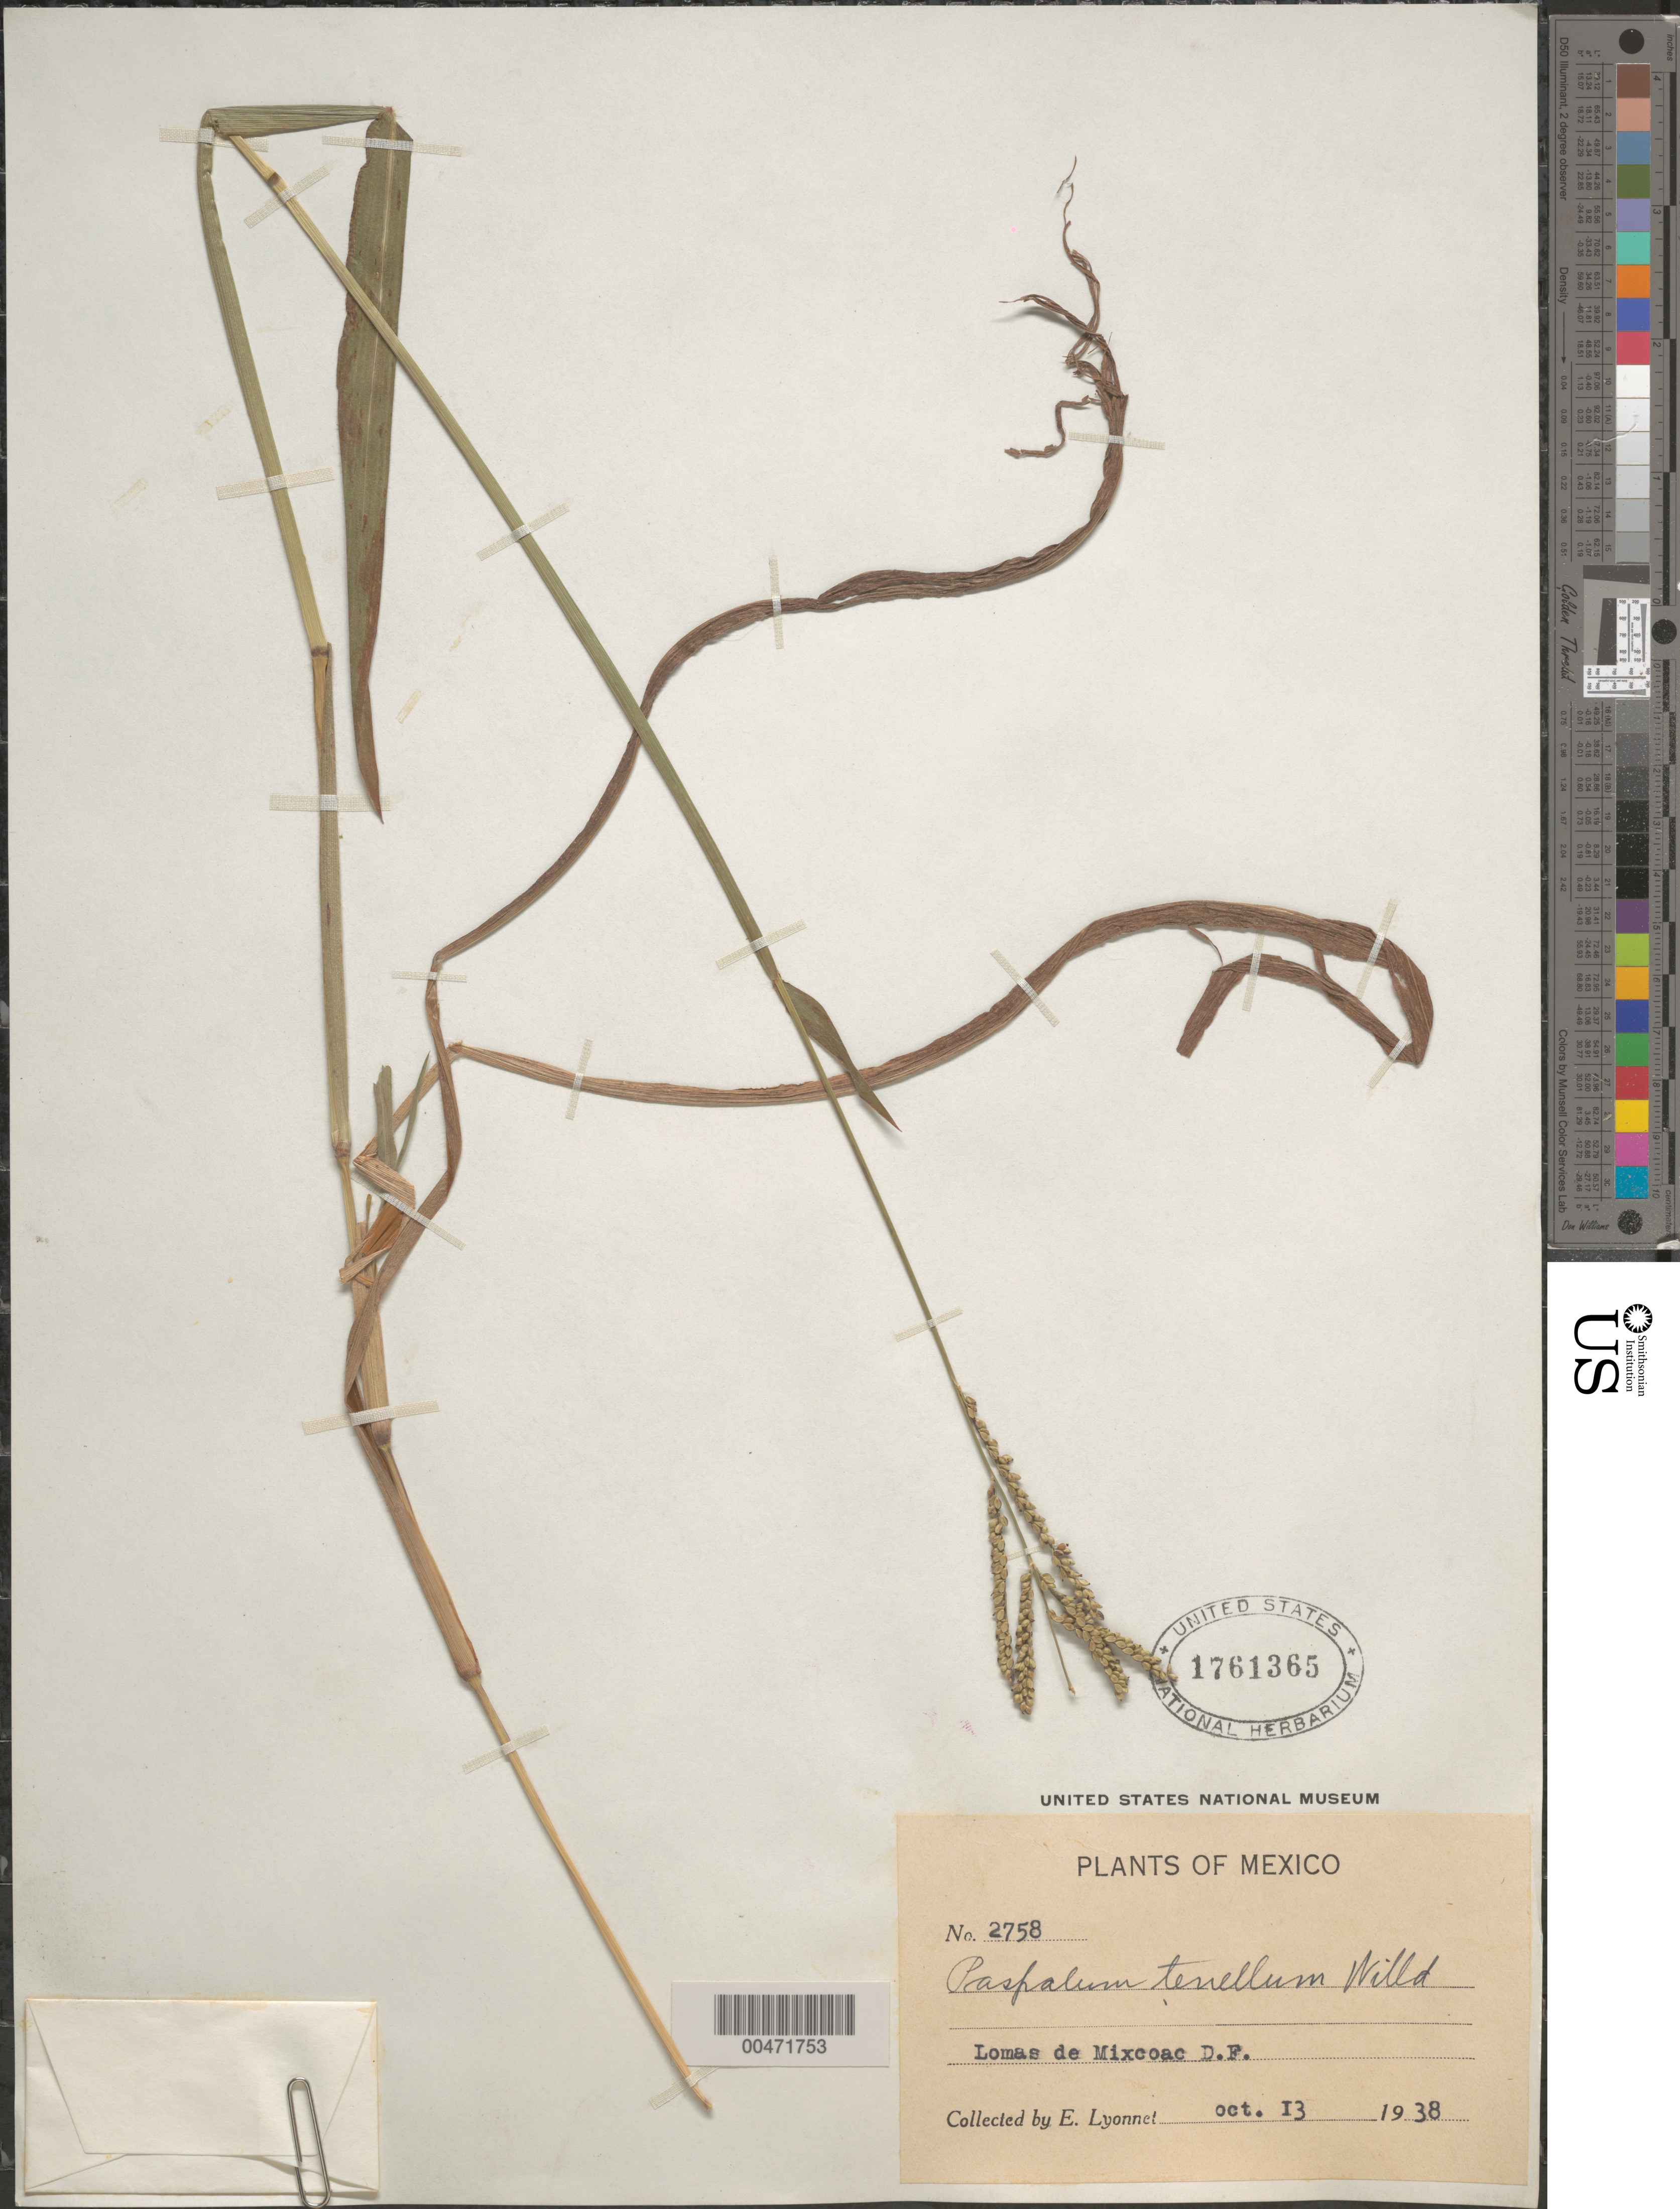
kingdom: Plantae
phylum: Tracheophyta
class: Liliopsida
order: Poales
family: Poaceae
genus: Paspalum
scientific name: Paspalum tenellum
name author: Willd.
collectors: Bro. E. Lyonnet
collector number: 2758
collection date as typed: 13 Oct 1938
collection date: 1938-10-13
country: Mexico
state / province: Distrito Federal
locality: Lomas de Mixcoac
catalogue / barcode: US 1761365